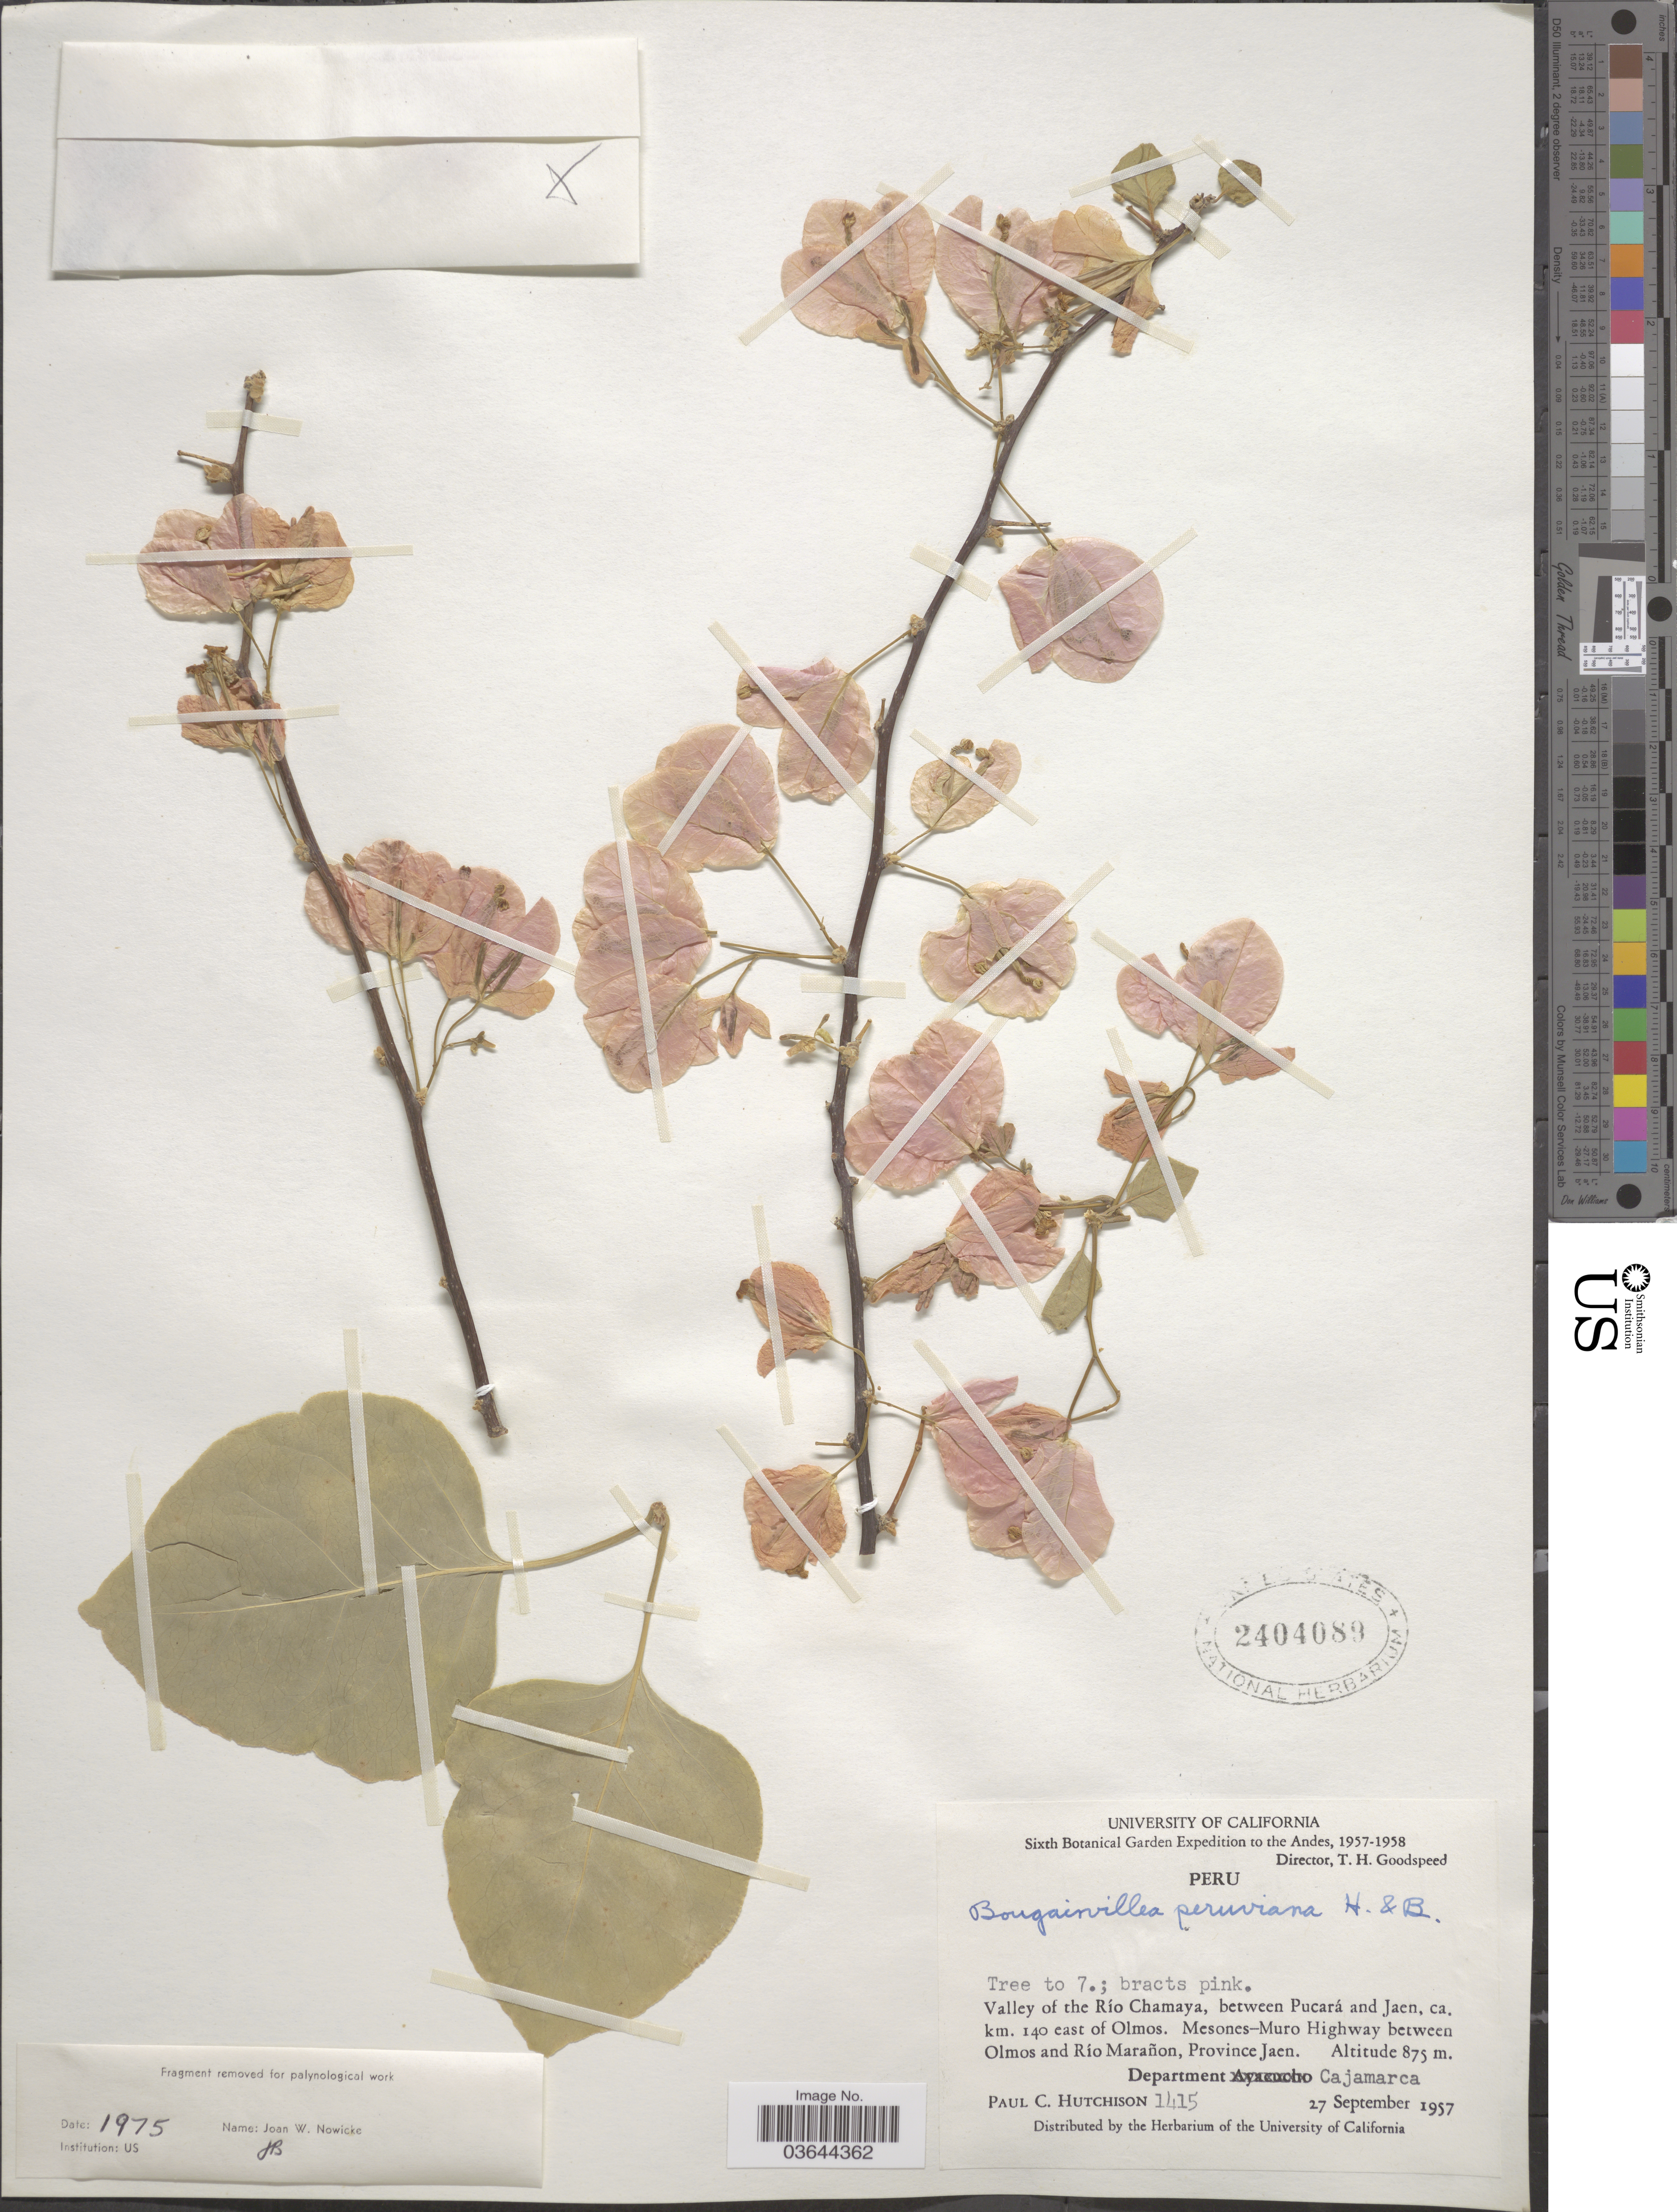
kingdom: Plantae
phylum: Tracheophyta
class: Magnoliopsida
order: Caryophyllales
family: Nyctaginaceae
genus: Bougainvillea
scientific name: Bougainvillea peruviana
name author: Nees & Mart.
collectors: P. C. Hutchison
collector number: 1415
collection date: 1957-09-27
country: Peru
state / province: Cajamarca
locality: The Andes. Valley of the Río Chamaya, between Pucará and Jaen, ca. km 140 east of Olmos. Mesones-Muro Highway between Olmos and Río Marañon, Province Jaen. Department Cajamarca.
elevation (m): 875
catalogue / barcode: US 2404089